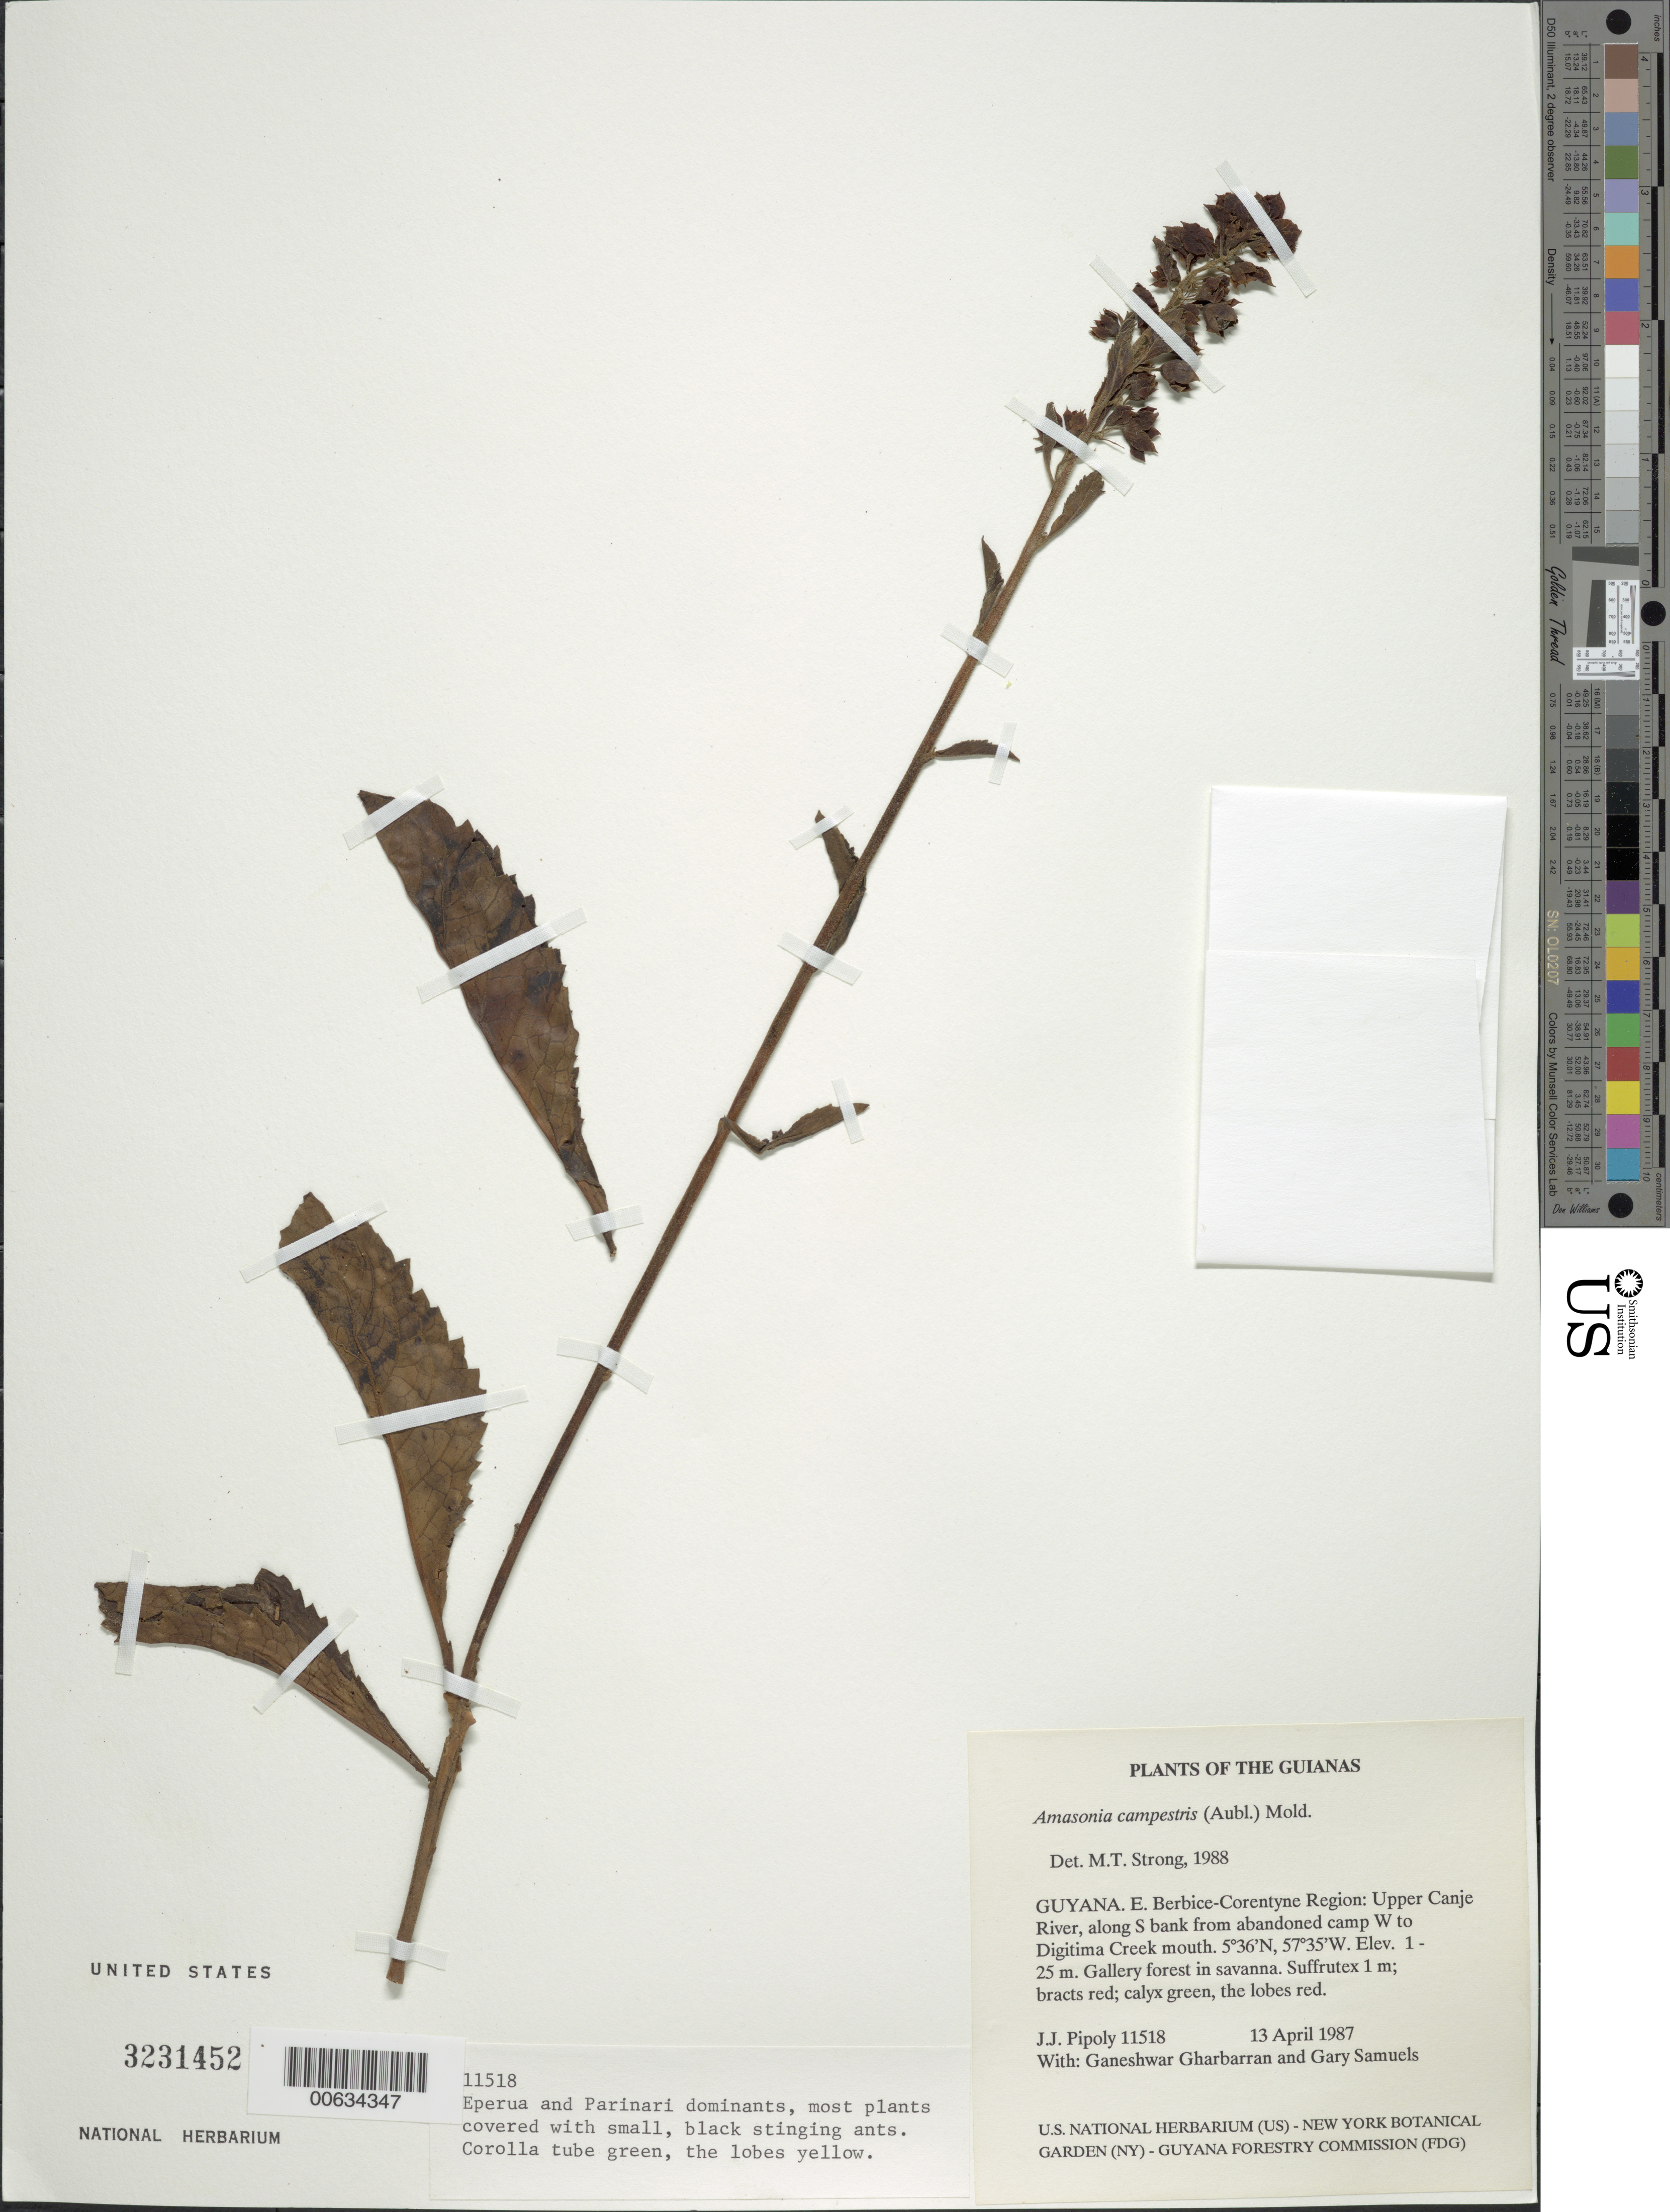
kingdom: Plantae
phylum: Tracheophyta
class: Magnoliopsida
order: Lamiales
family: Lamiaceae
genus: Amasonia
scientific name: Amasonia campestris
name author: (Aubl.) Moldenke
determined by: Strong, M. T., (US), Smithsonian Institution - National Museum of Natural History (UNITED STATES)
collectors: J. J. Pipoly, G. Gharbarran & G. Samuels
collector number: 11518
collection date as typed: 13 April 1987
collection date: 1987-04-13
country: Guyana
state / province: E. Berbice-Corentyne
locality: Upper Canje River, S bank from abandoned Amerindian logging camp W to Digitima Cr. mouth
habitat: Gallery forest in savanna; Eperua and Parinari dominants, most plants covered with small, black, stinging ants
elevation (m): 1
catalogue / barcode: US 3231452